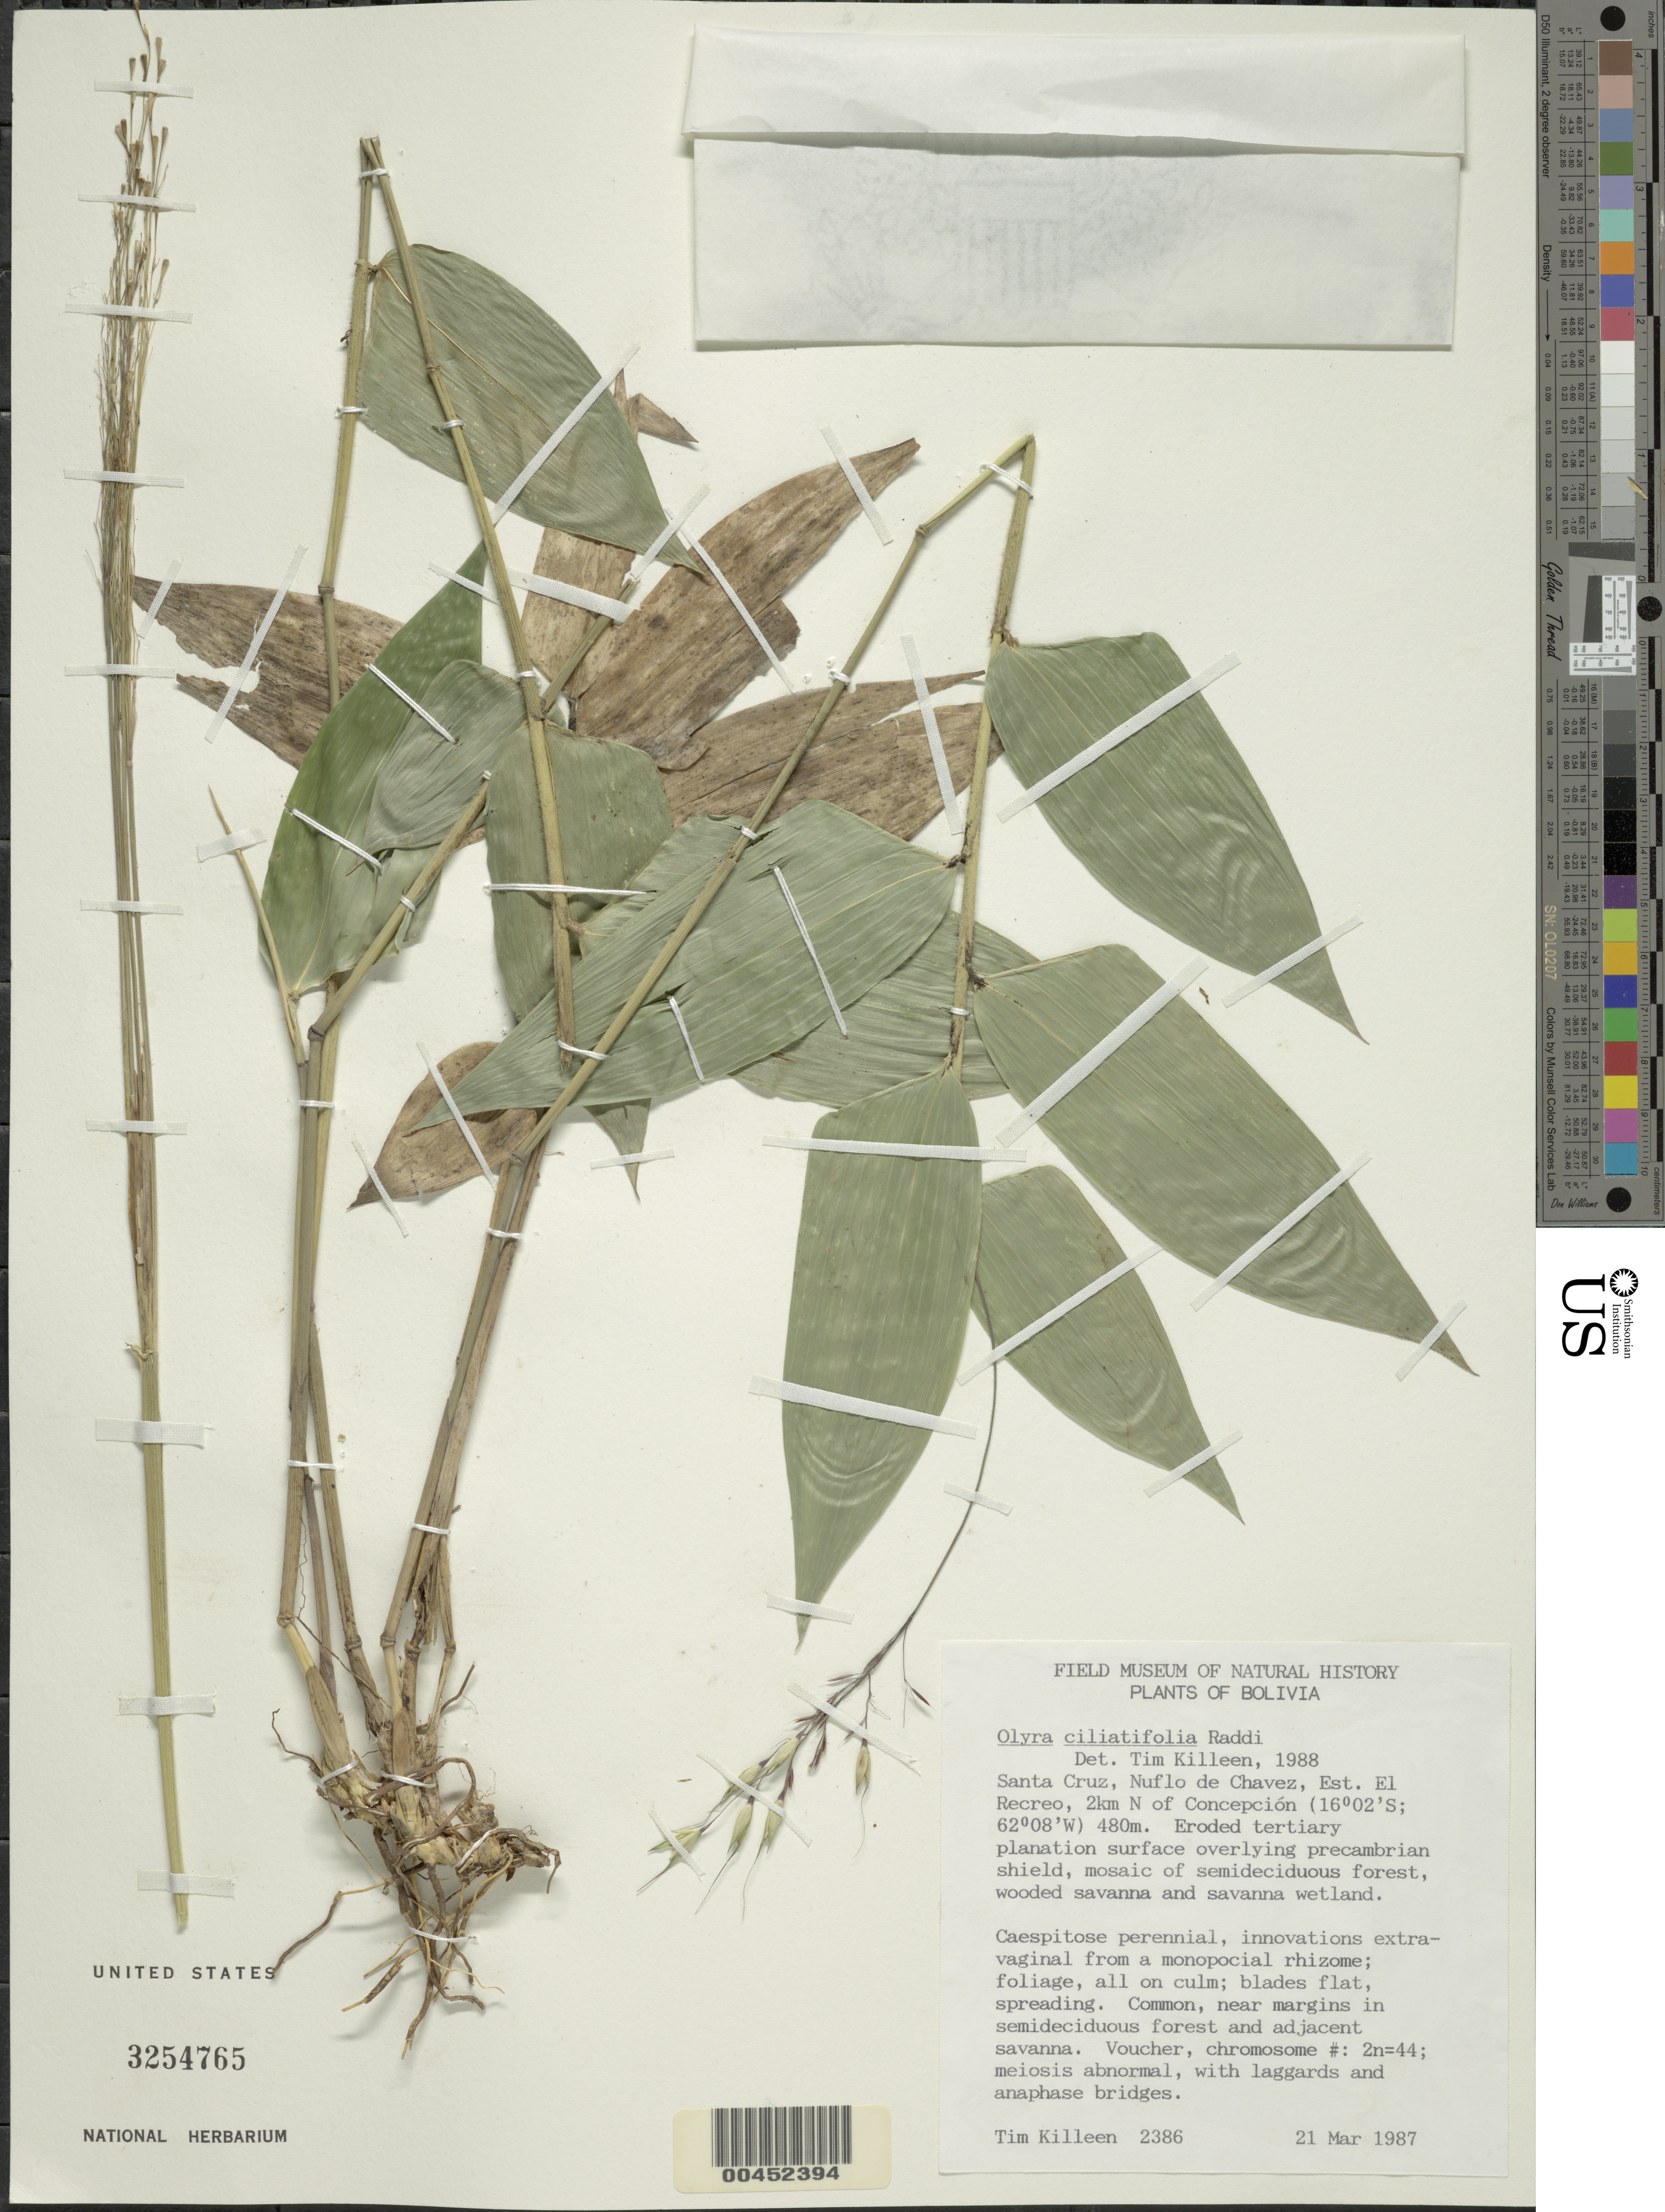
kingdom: Plantae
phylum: Tracheophyta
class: Liliopsida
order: Poales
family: Poaceae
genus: Olyra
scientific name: Olyra ciliatifolia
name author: Raddi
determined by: Killeen, T.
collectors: T. Killeen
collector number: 2386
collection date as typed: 21 Mar 1987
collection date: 1987-03-21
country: Bolivia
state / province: Santa Cruz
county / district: Guarayos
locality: Est. el Recreo, 2 km N of Concepcion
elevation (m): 480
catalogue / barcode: US 3254765